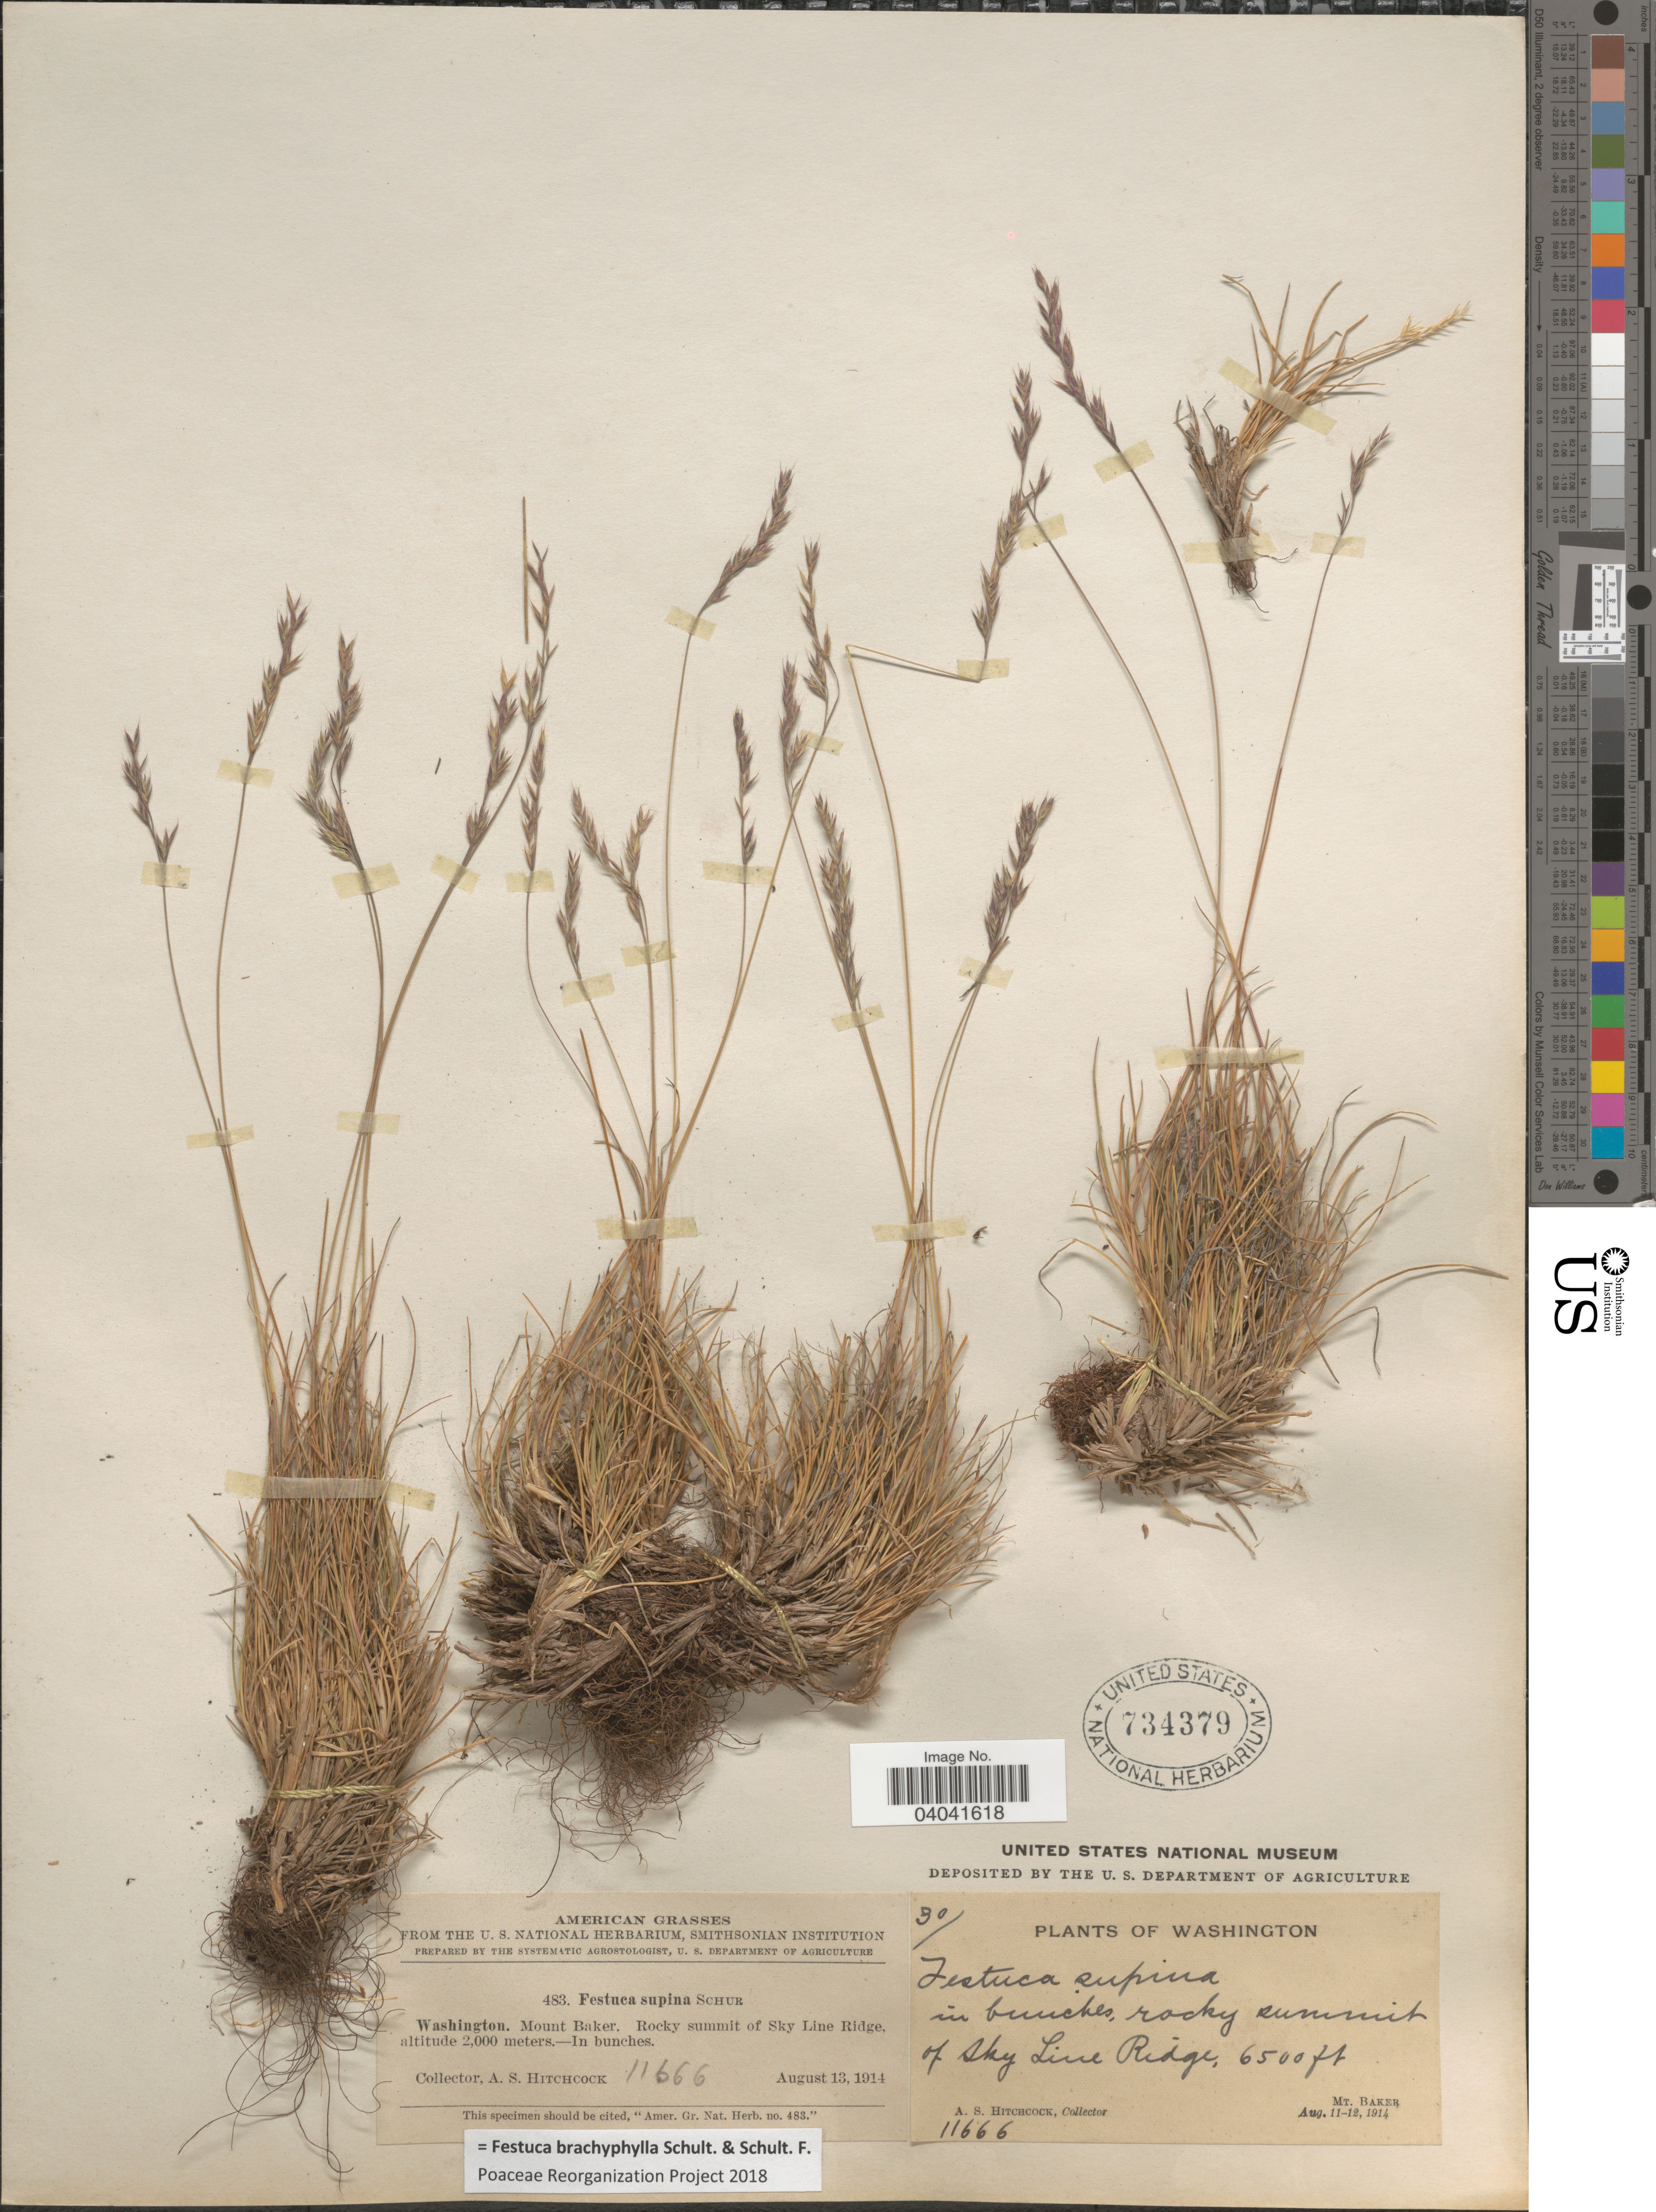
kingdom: Plantae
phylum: Tracheophyta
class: Liliopsida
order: Poales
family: Poaceae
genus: Festuca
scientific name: Festuca brachyphylla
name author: Schult. & Schult. f.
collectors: A. S. Hitchcock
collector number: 11666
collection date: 1914-08-13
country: United States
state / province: Washington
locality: Mount Baker. Rocky summit of Sky Line Ridge.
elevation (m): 2000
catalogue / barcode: US 734379